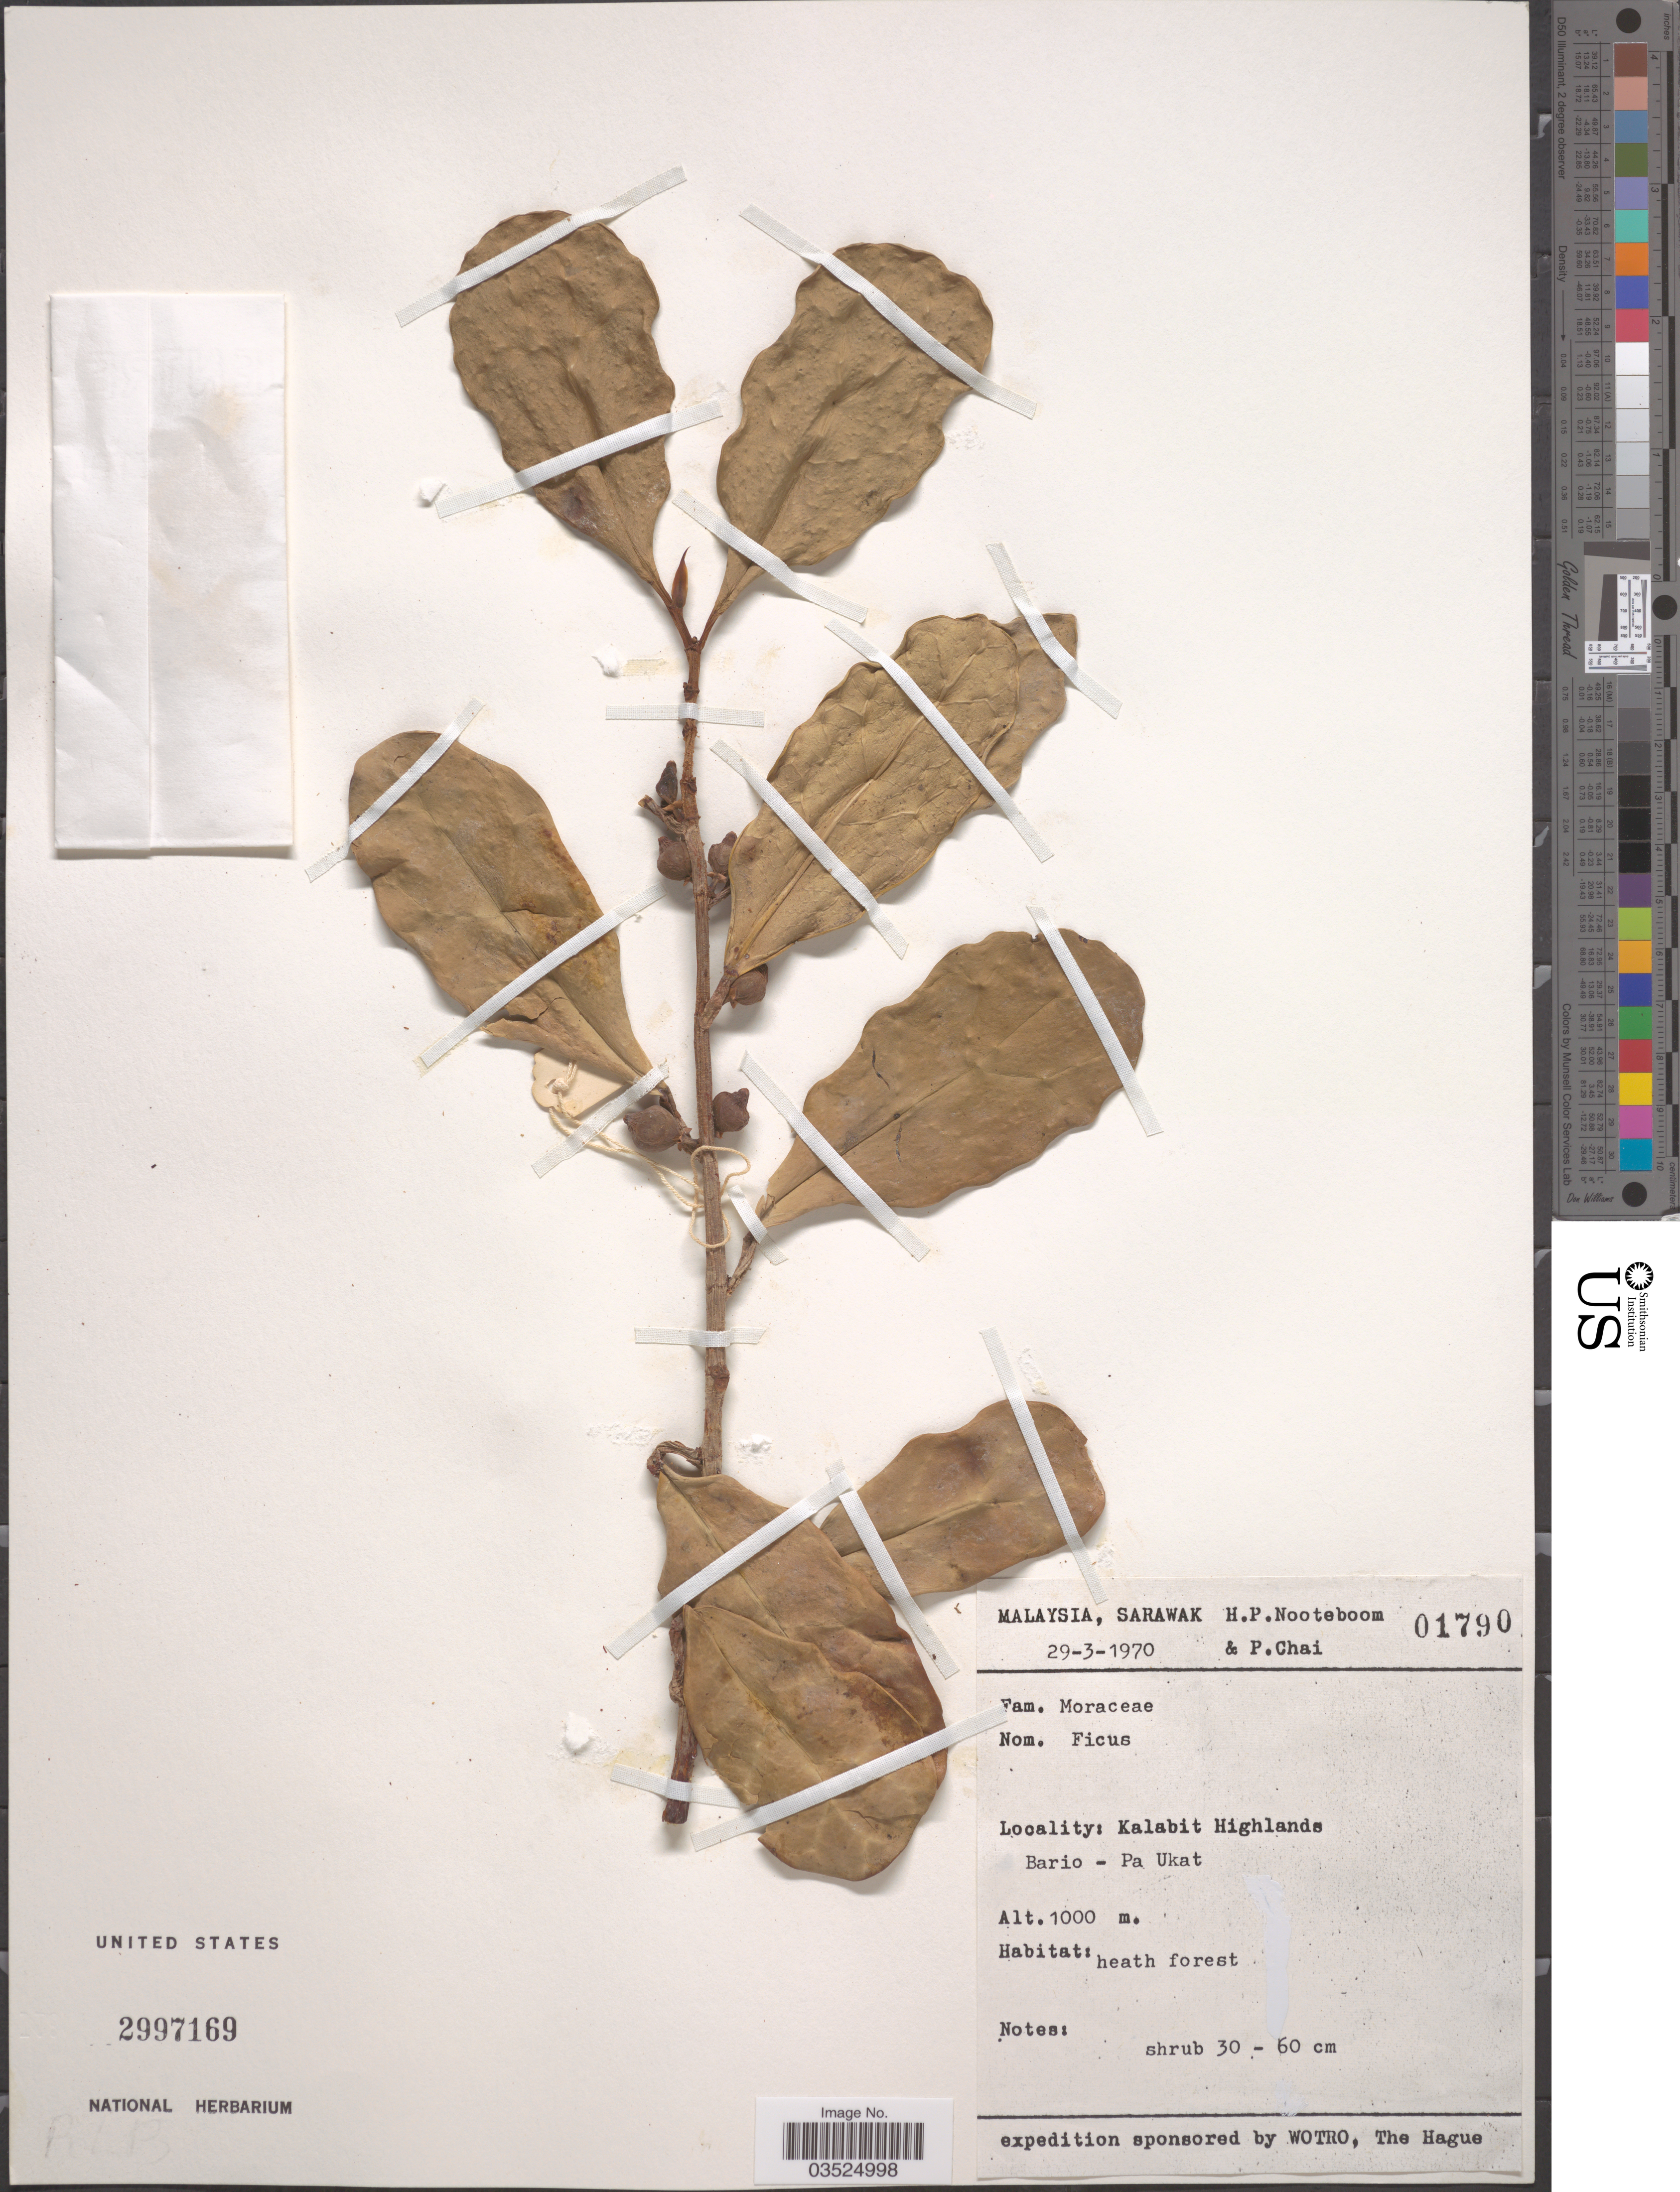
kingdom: Plantae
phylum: Tracheophyta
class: Magnoliopsida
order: Rosales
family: Moraceae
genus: Ficus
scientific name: Ficus sp.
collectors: H. P. Nooteboom & P. Chai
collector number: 01790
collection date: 1970-03-29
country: Malaysia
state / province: Sarawak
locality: Kalabit Highlands, Bario - Pa Ukat.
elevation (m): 1000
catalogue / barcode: US 2997169